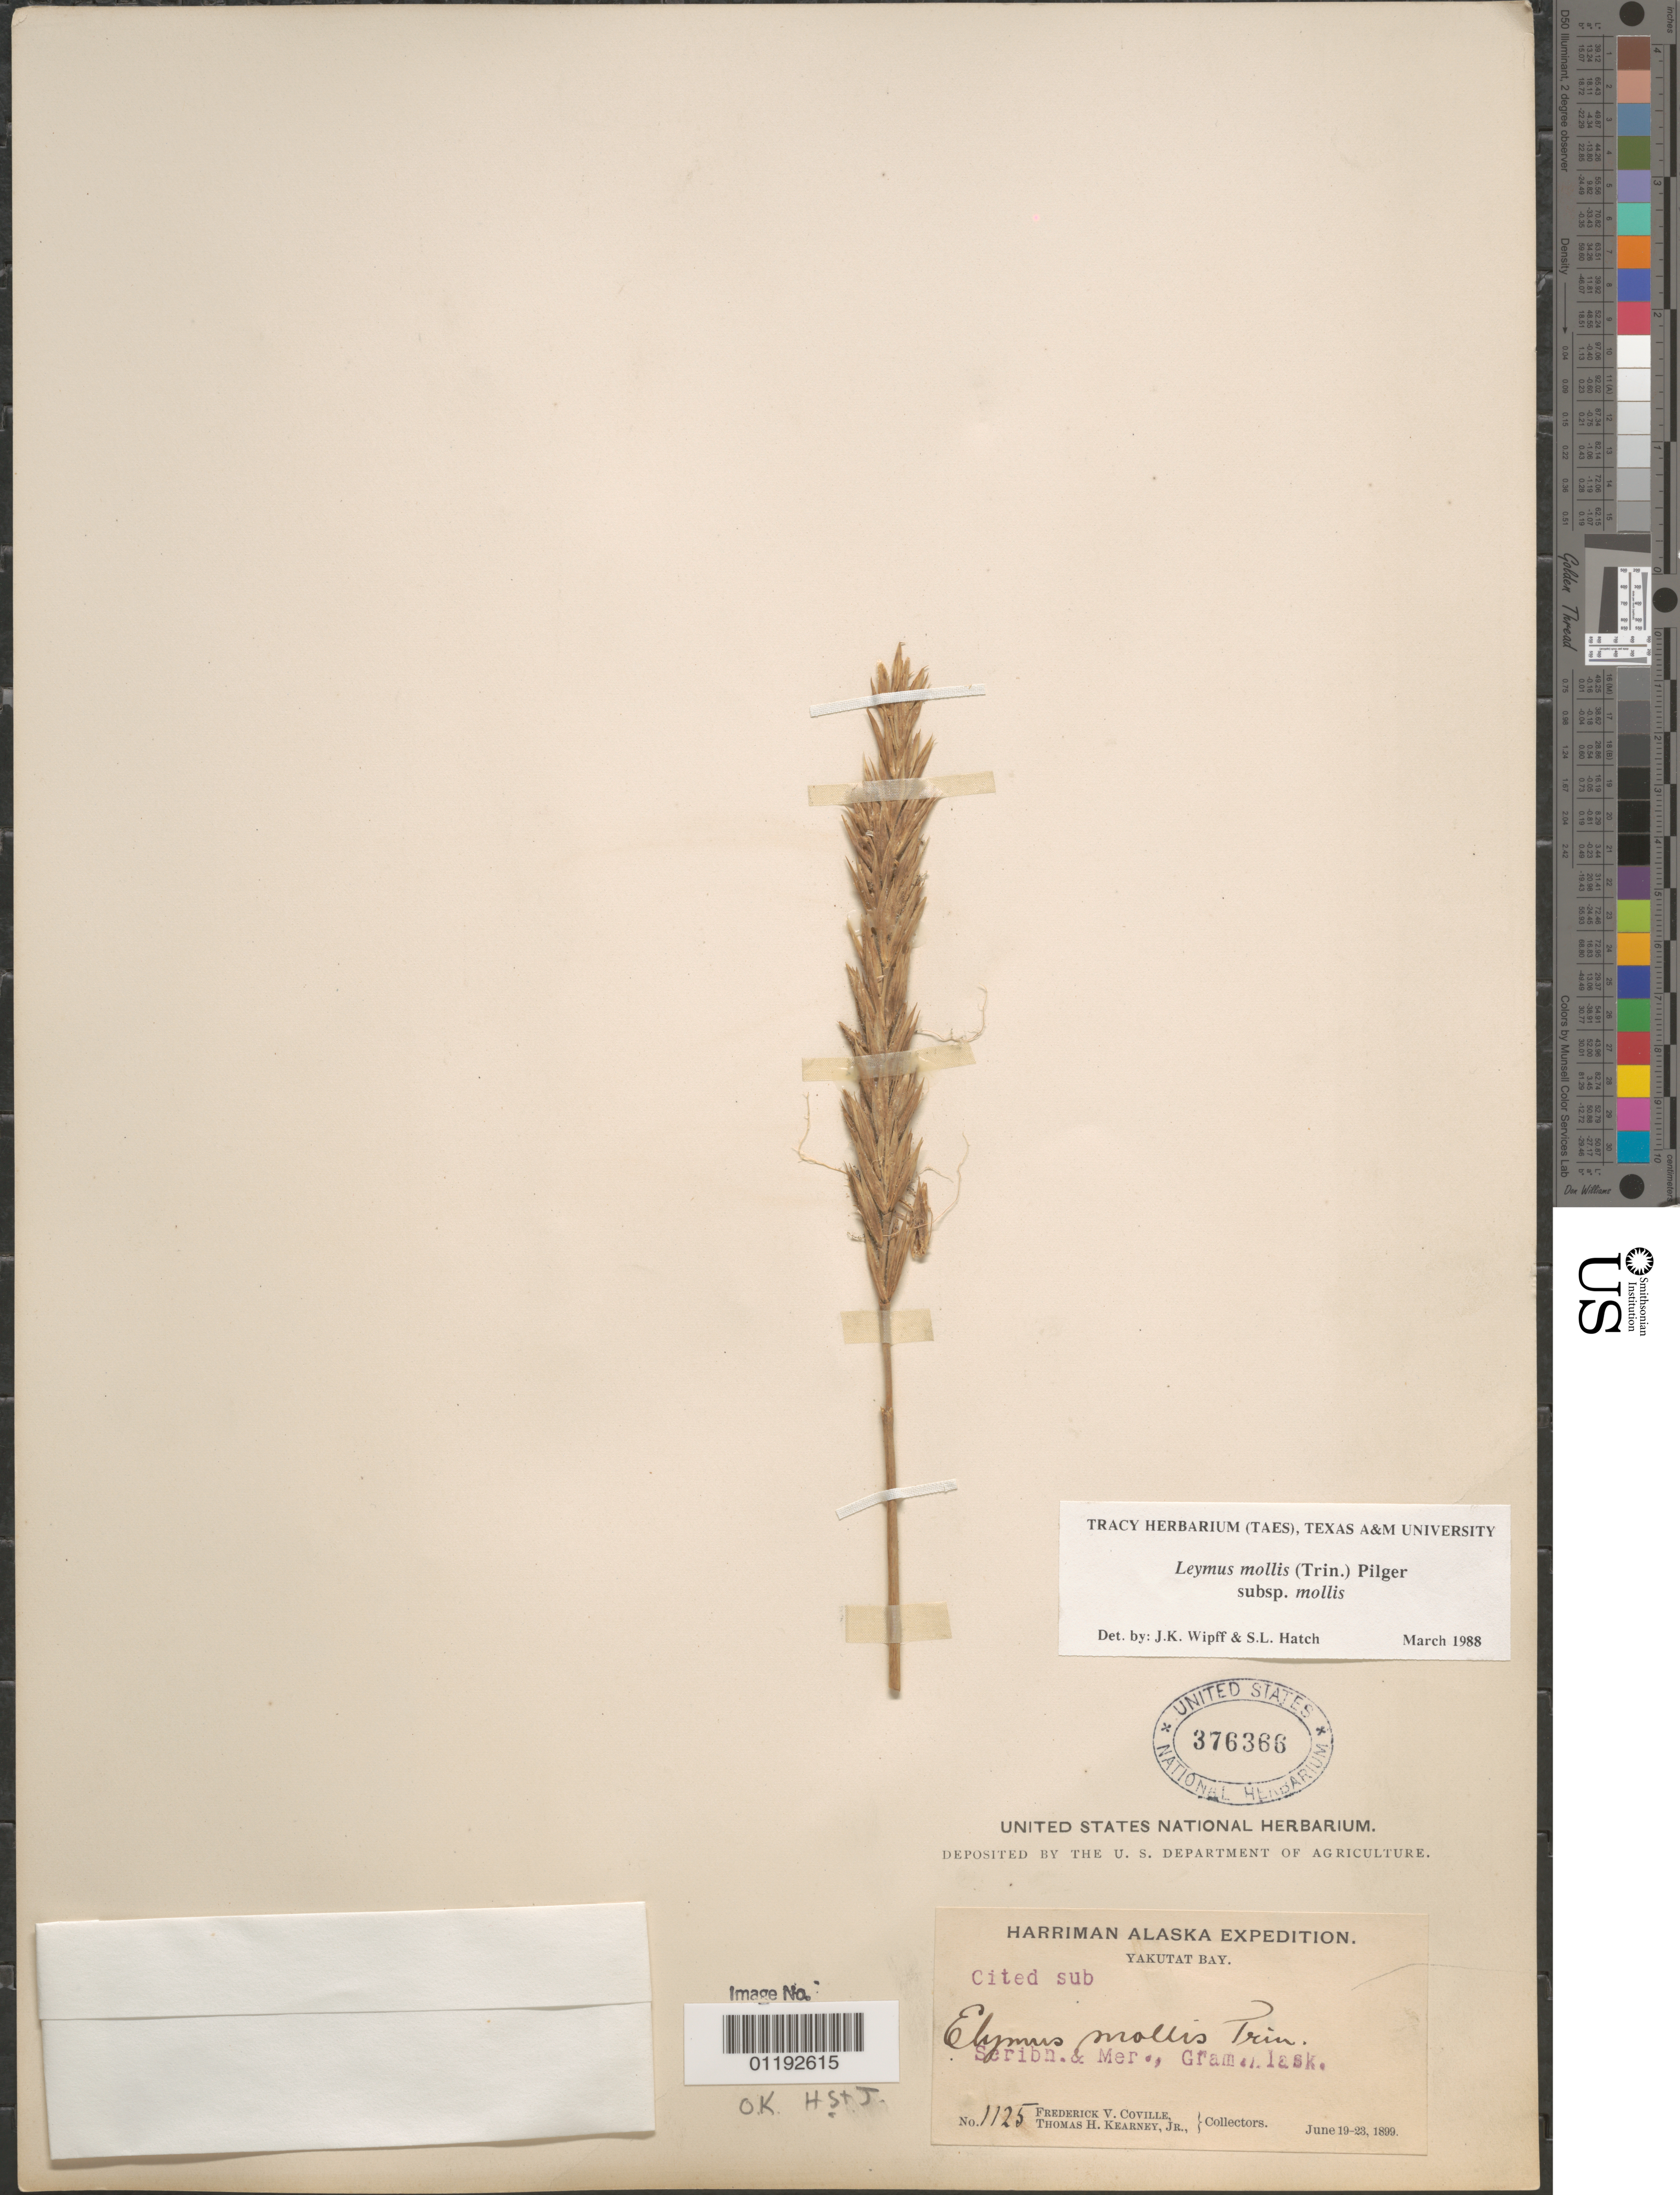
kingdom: Plantae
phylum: Tracheophyta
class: Liliopsida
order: Poales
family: Poaceae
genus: Leymus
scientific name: Leymus mollis subsp. mollis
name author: (Trin.) Pilg.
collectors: F. V. Coville & T. H. Kearney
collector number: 1125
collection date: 1899-06-19/1899-06-23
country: United States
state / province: Alaska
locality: Yakutat Bay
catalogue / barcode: US 376366